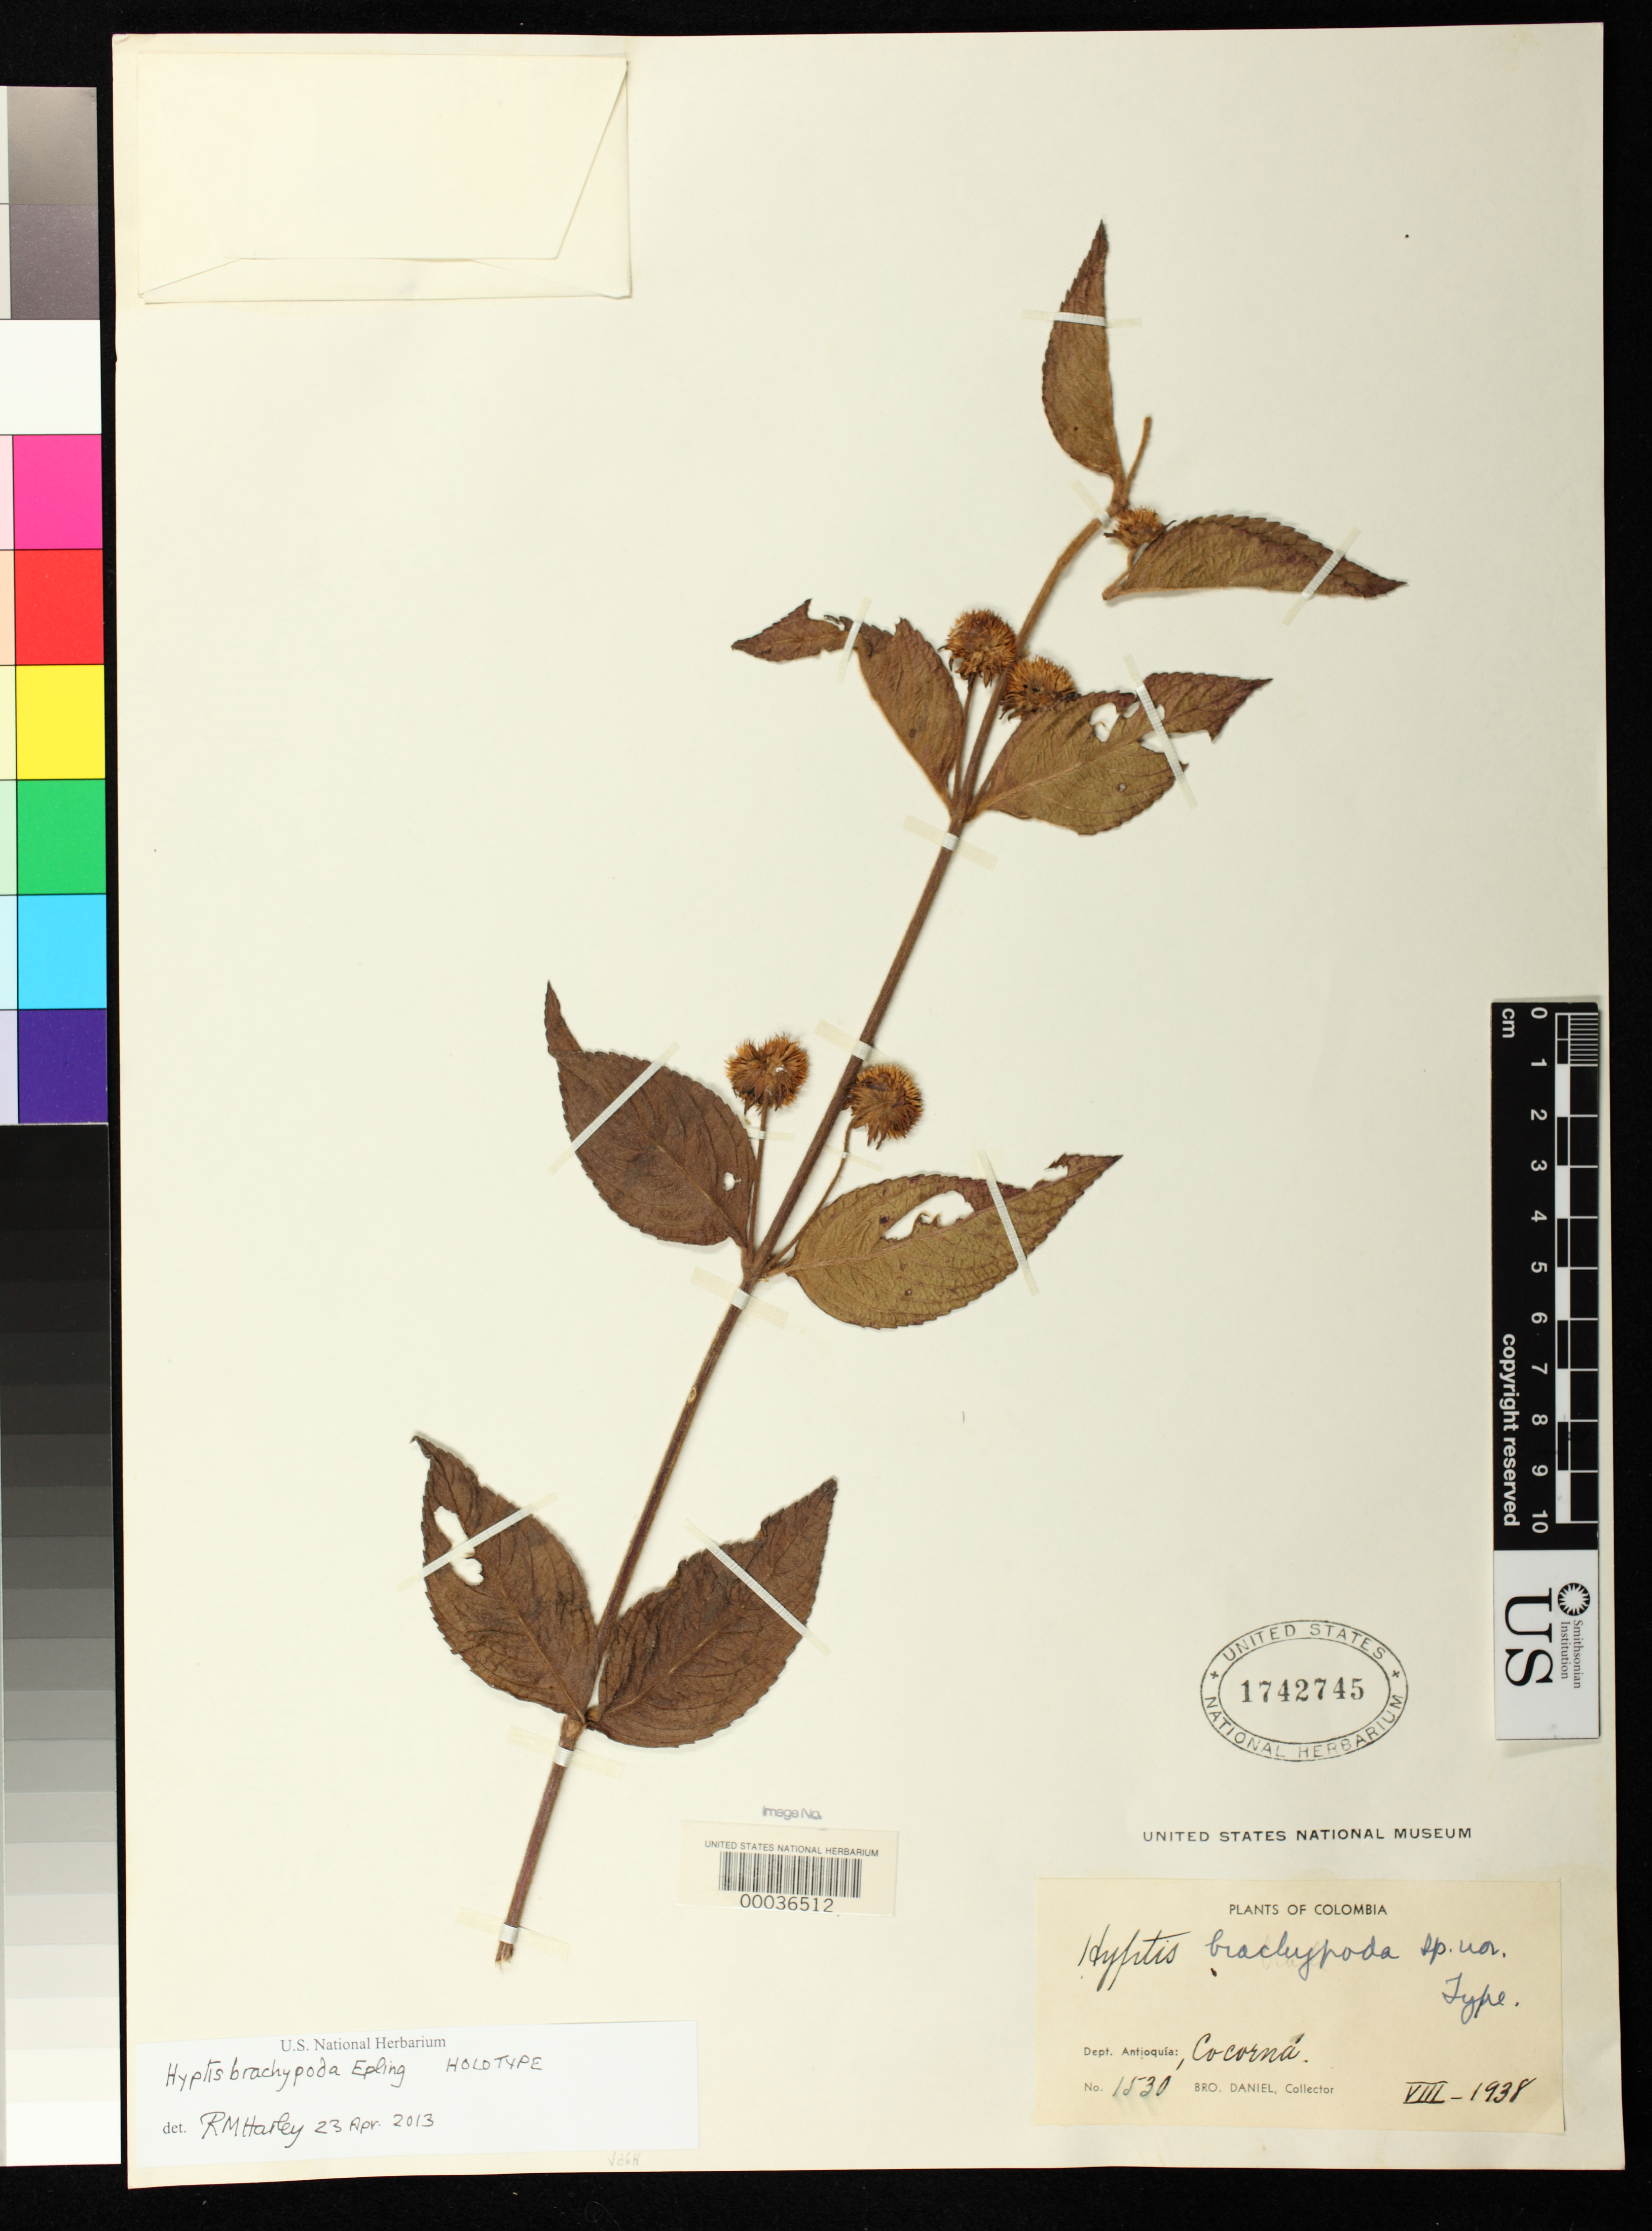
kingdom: Plantae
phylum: Tracheophyta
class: Magnoliopsida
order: Lamiales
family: Lamiaceae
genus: Hyptis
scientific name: Hyptis brachypoda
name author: Epling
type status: Holotype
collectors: Bro. Daniel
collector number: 1530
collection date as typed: Aug 1938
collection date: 1938-08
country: Colombia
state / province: Antioquia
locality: Cocorna.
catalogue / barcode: US 1742745